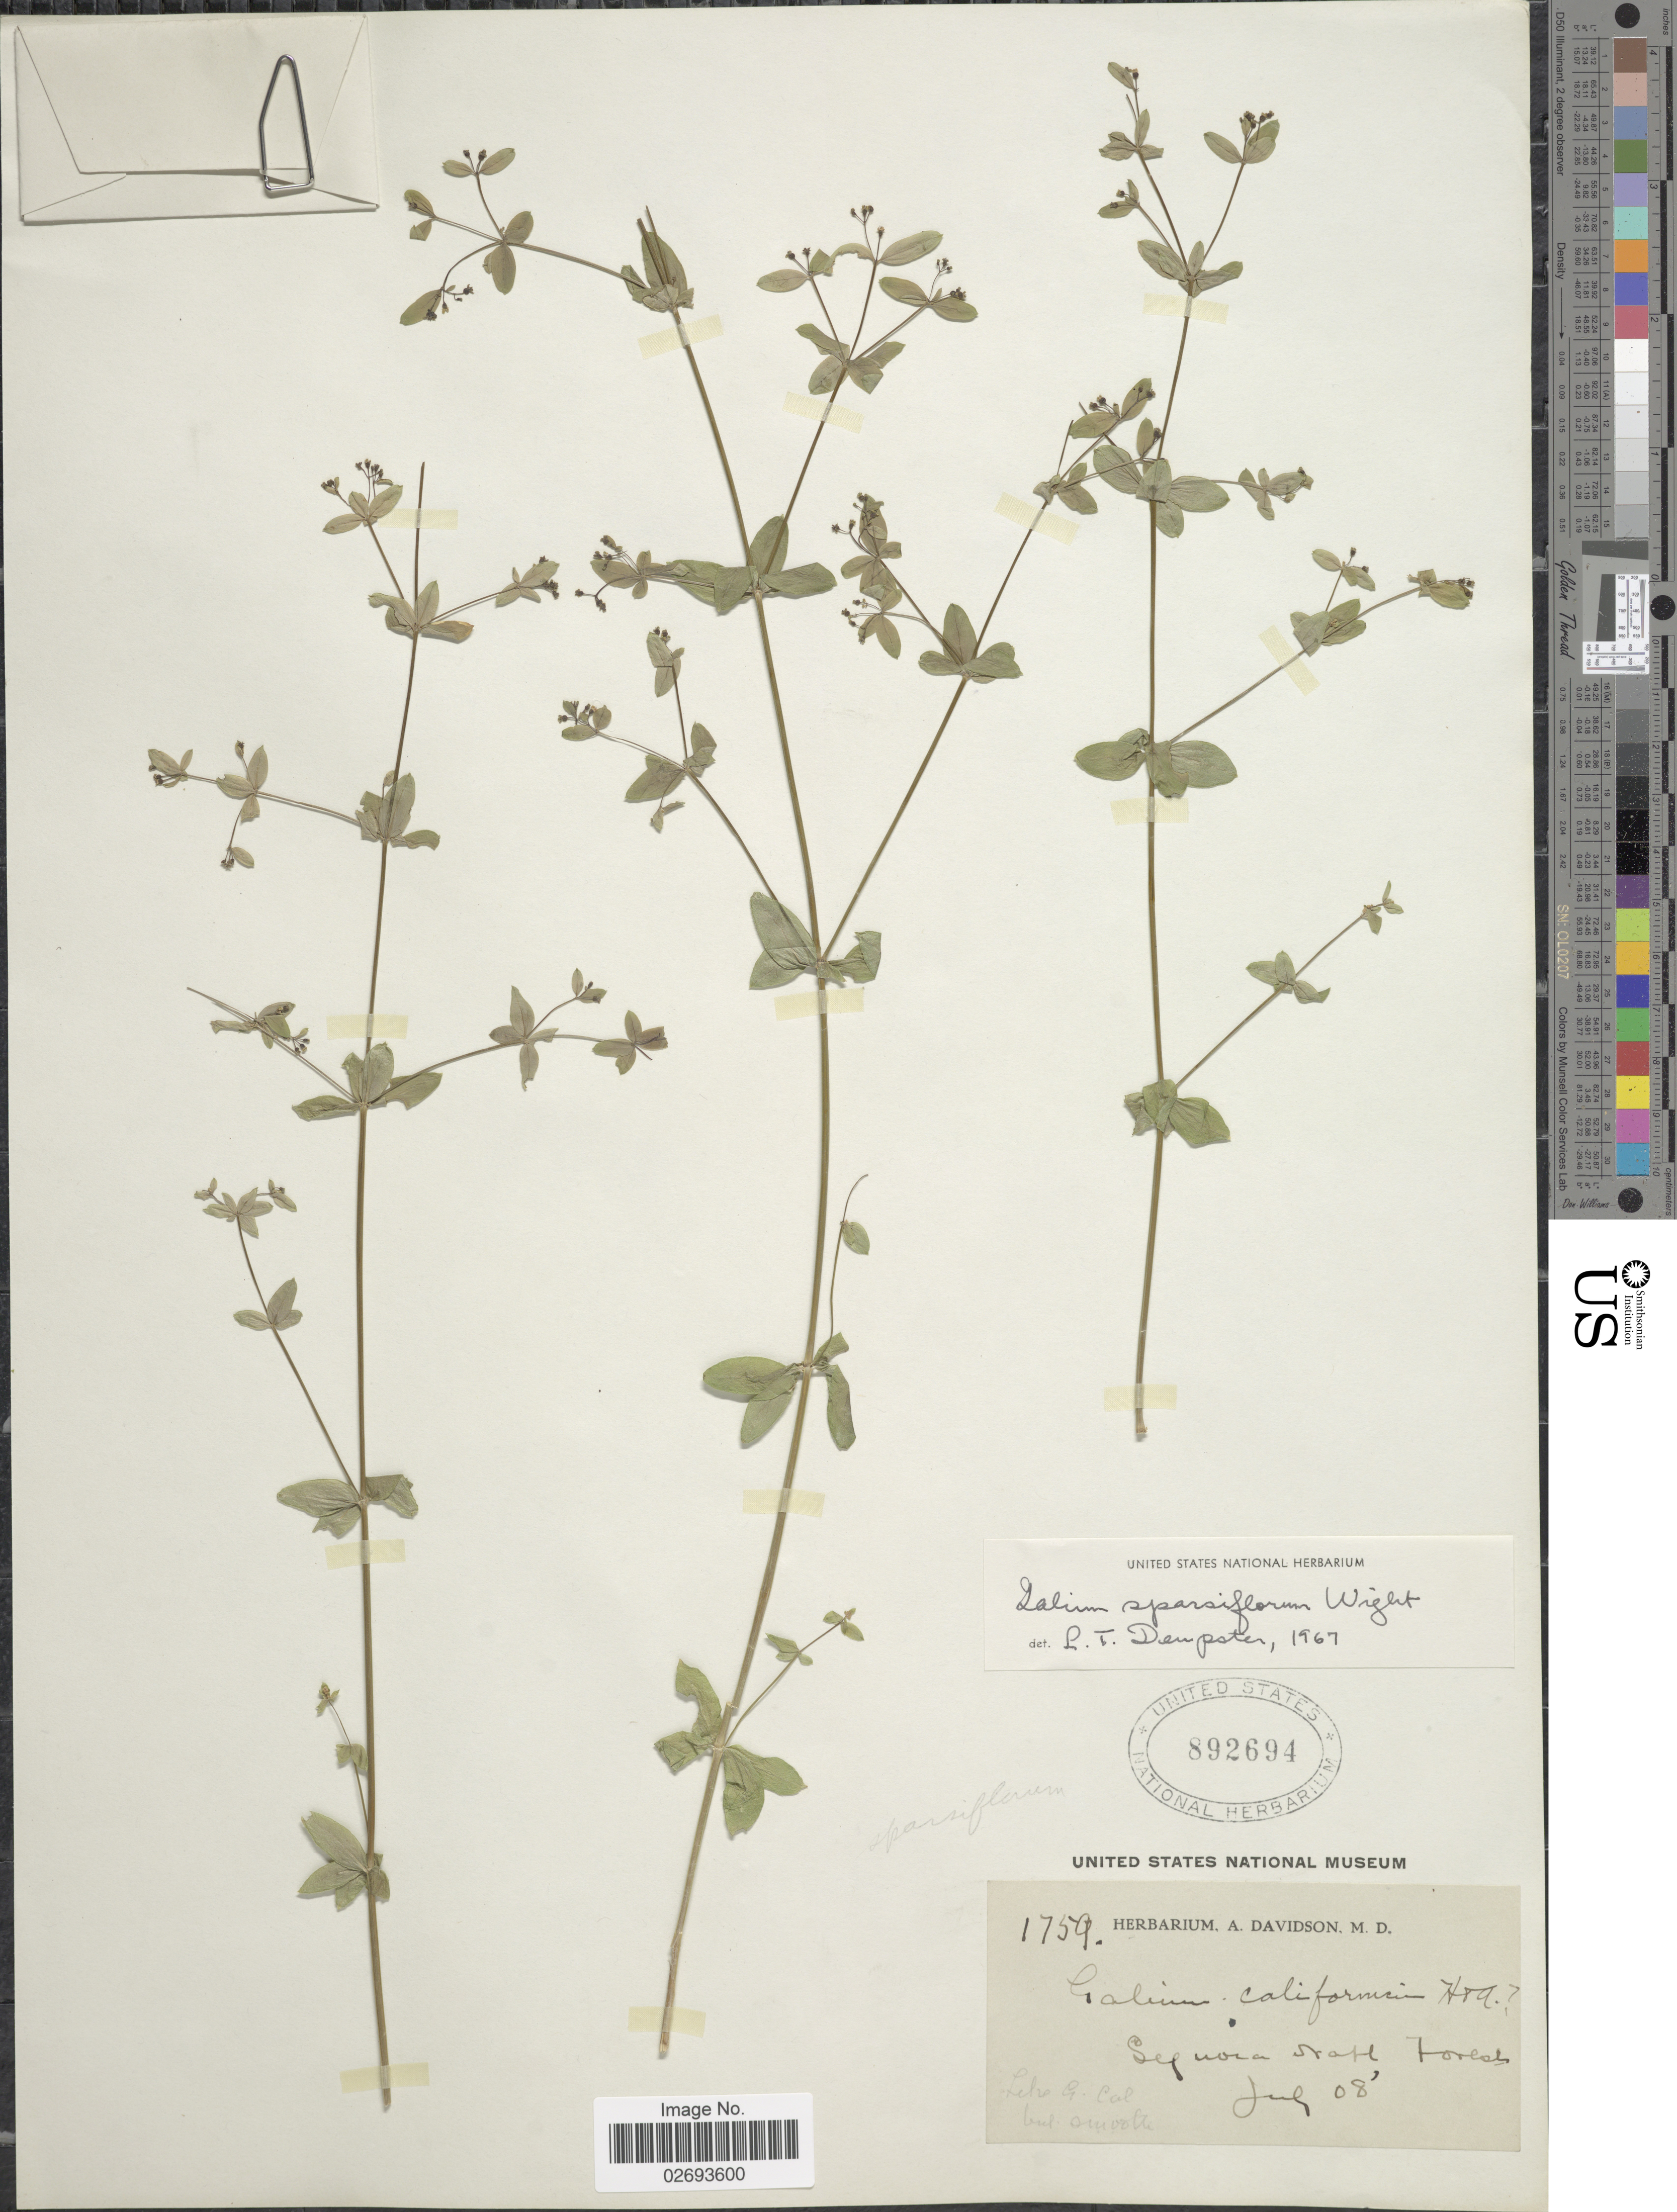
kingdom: Plantae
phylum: Tracheophyta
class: Magnoliopsida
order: Gentianales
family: Rubiaceae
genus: Galium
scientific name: Galium sparsiflorum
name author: W. Wight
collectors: ex herb. A. Davidson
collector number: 1759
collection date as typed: Transcribed d/m/y: /7/8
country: United States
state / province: California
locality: Lehro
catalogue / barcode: US 892694